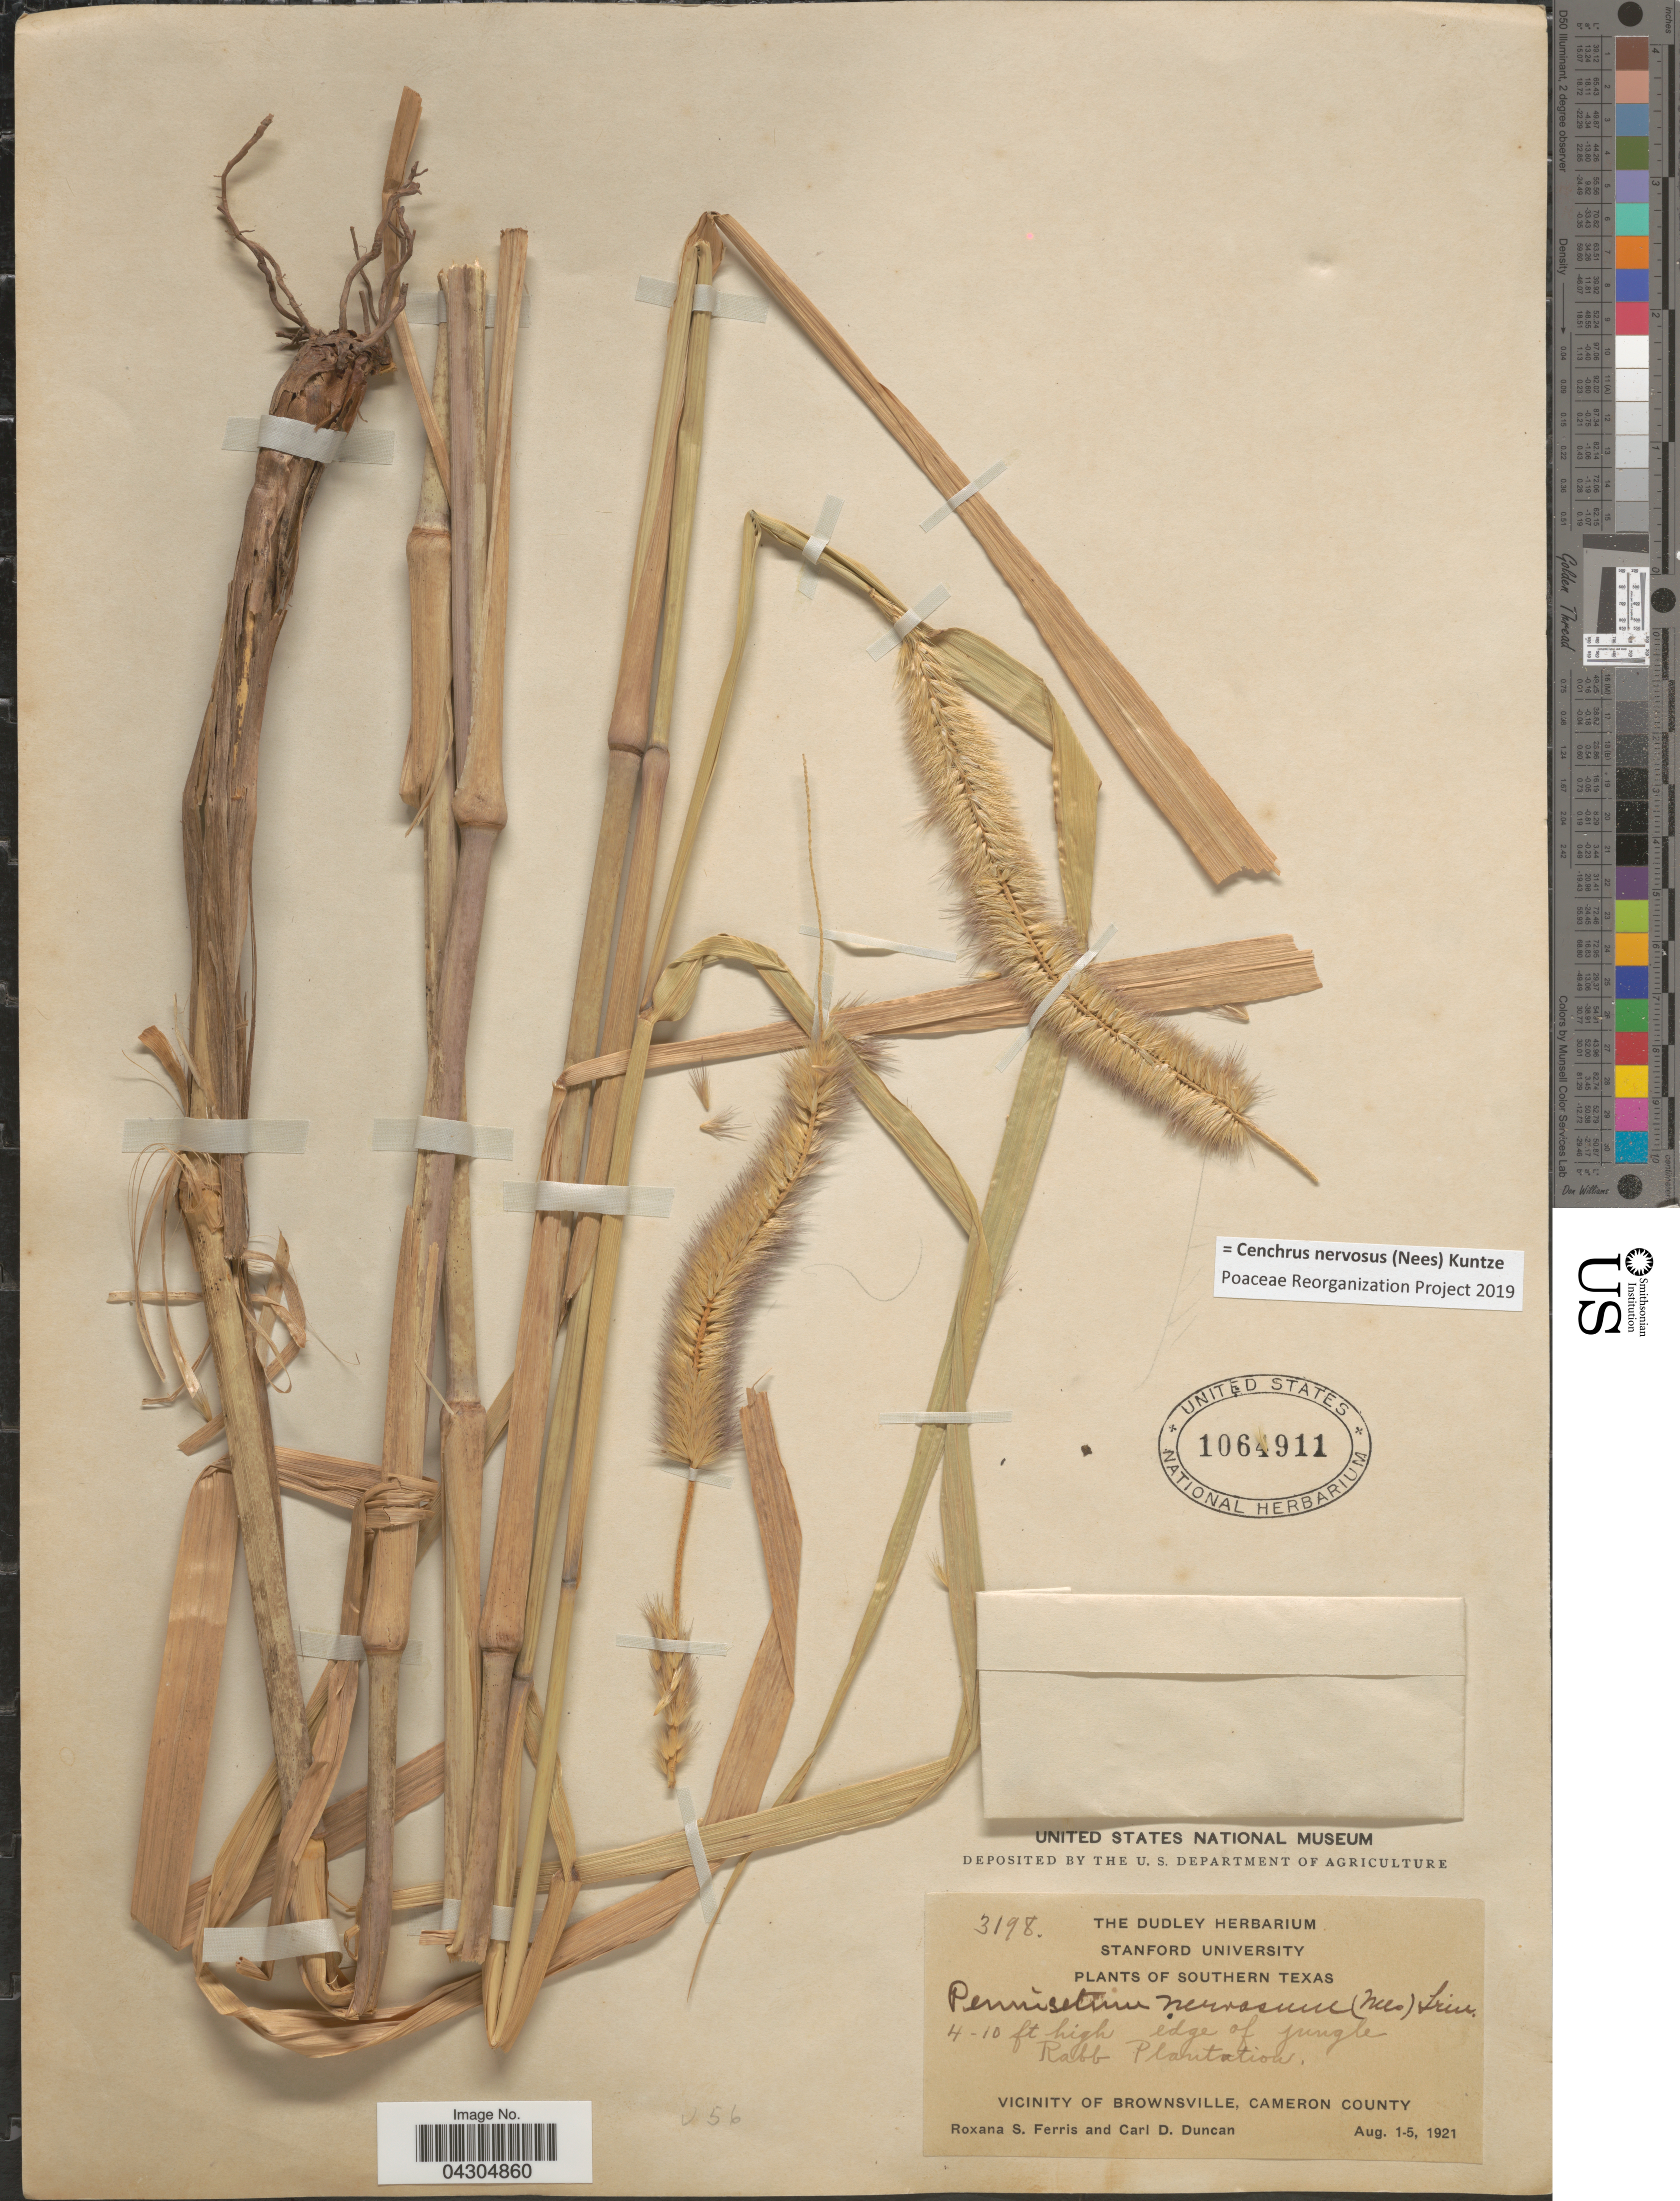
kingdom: Plantae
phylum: Tracheophyta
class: Liliopsida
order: Poales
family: Poaceae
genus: Cenchrus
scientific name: Cenchrus nervosus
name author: (Nees) Kuntze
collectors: R. S. Ferris & C. Duncan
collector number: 3198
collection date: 1921-08-01/1921-08-05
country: United States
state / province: Texas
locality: Southern Texas. Vicinity of Brownsville, Cameron County.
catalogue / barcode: US 1064911